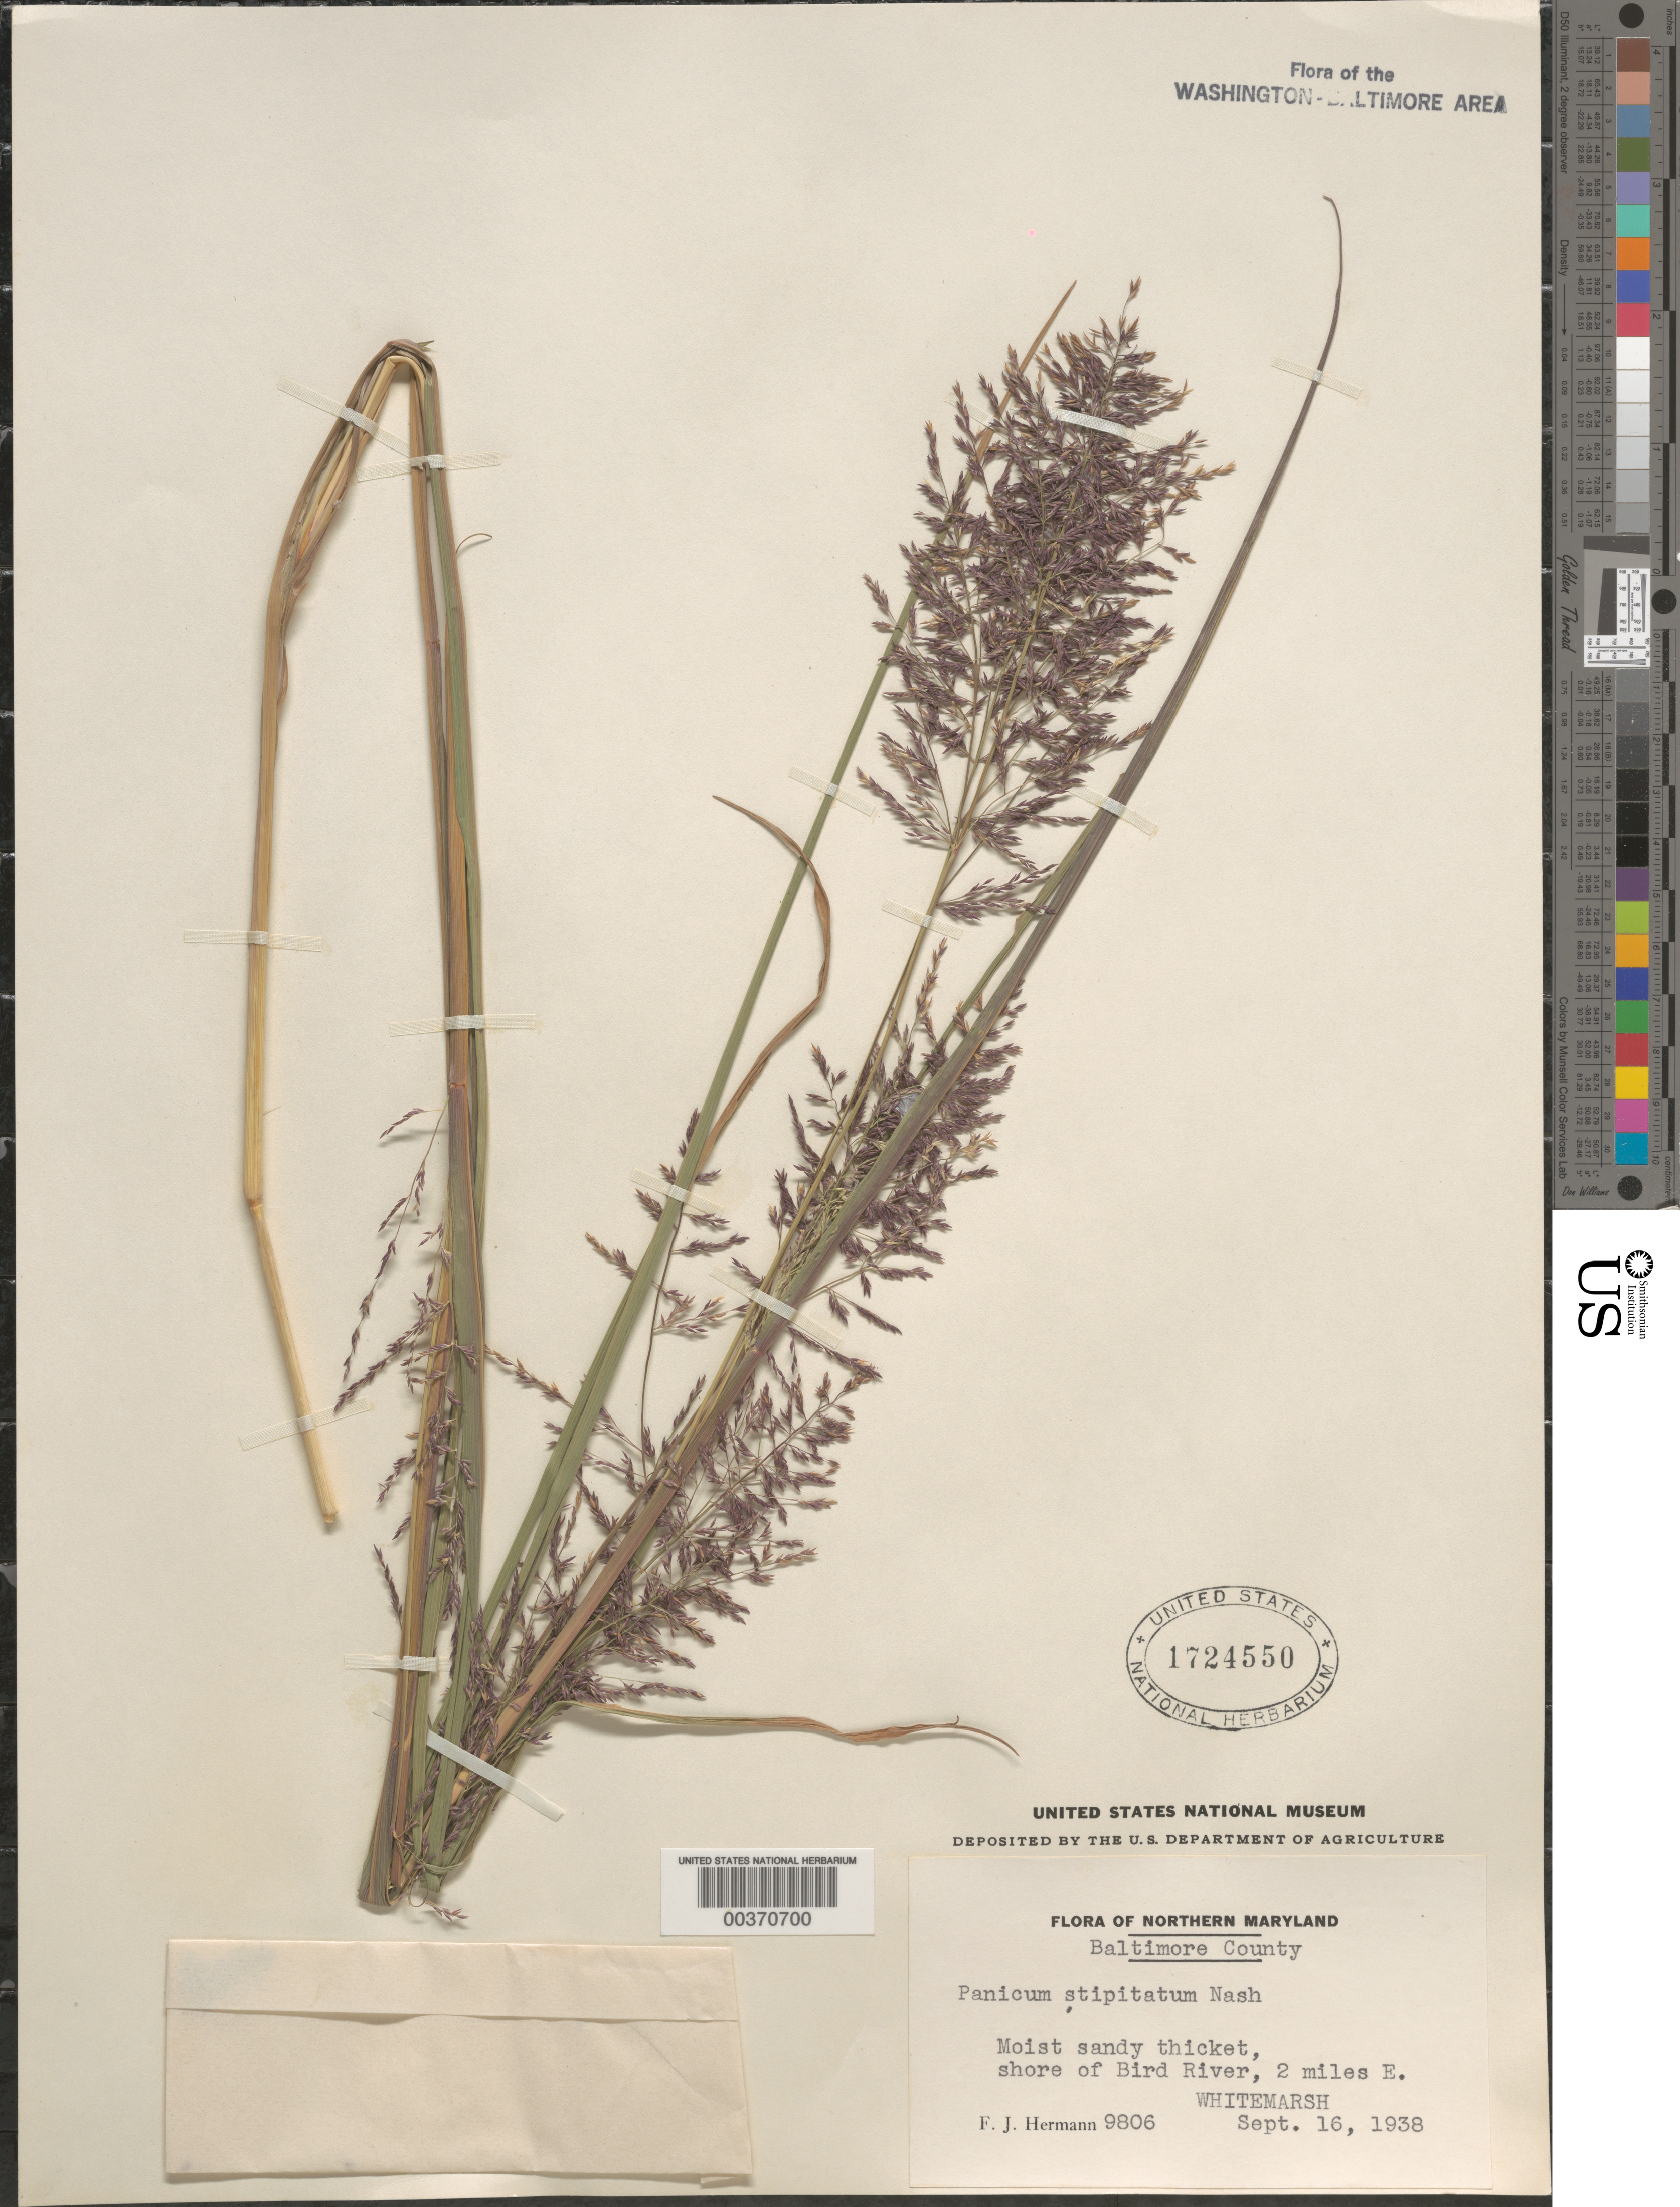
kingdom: Plantae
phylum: Tracheophyta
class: Liliopsida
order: Poales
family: Poaceae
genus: Coleataenia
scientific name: Coleataenia rigidula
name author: (Bosc ex Nees) LeBlond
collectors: F. J. Hermann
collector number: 9806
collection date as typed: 16 Sep 1938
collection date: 1938-09-16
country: United States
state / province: Maryland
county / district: Baltimore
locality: Shore of Bird River, 2 miles E of Whitemarsh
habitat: Moist sandy thicket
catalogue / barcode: US 1724550